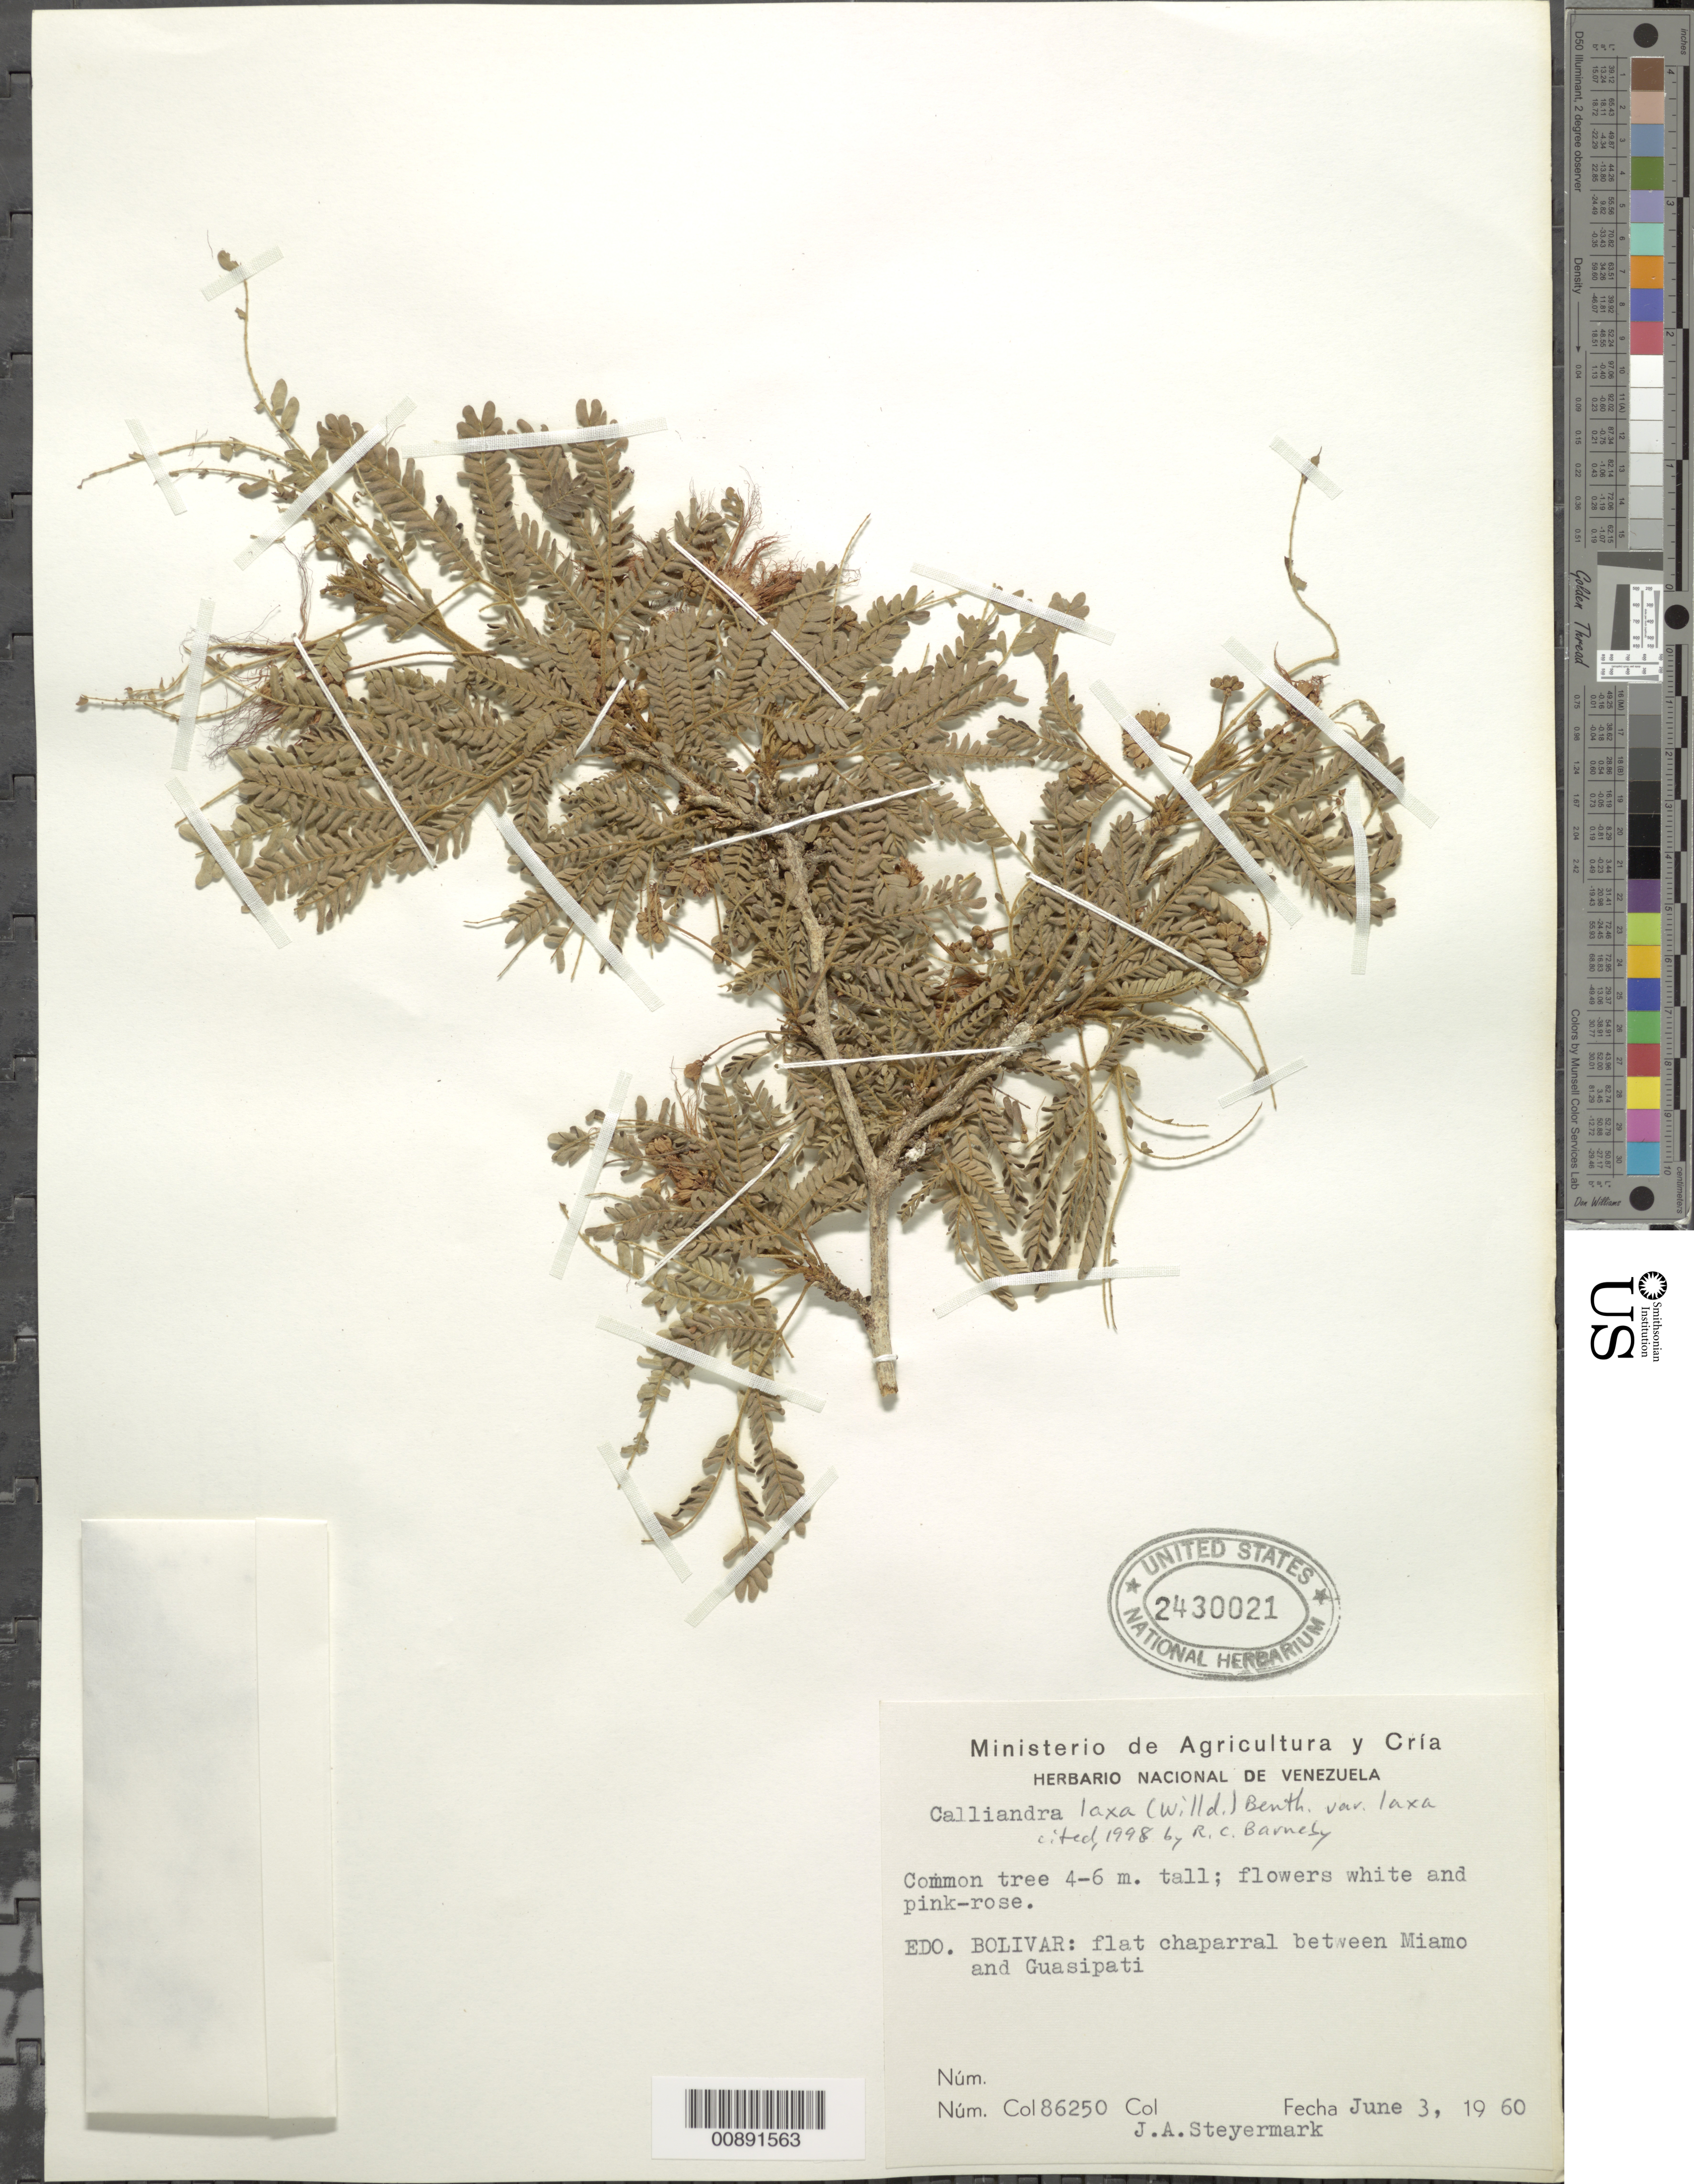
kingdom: Plantae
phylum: Tracheophyta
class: Magnoliopsida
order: Fabales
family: Fabaceae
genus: Calliandra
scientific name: Calliandra laxa var. laxa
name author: (Willd.) Benth.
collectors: J. Steyermark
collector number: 86250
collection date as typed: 3-Jun-60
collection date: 1960-06-03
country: Venezuela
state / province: Bolívar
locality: Miamo to Guasipati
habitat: Flat chaparral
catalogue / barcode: US 2430021